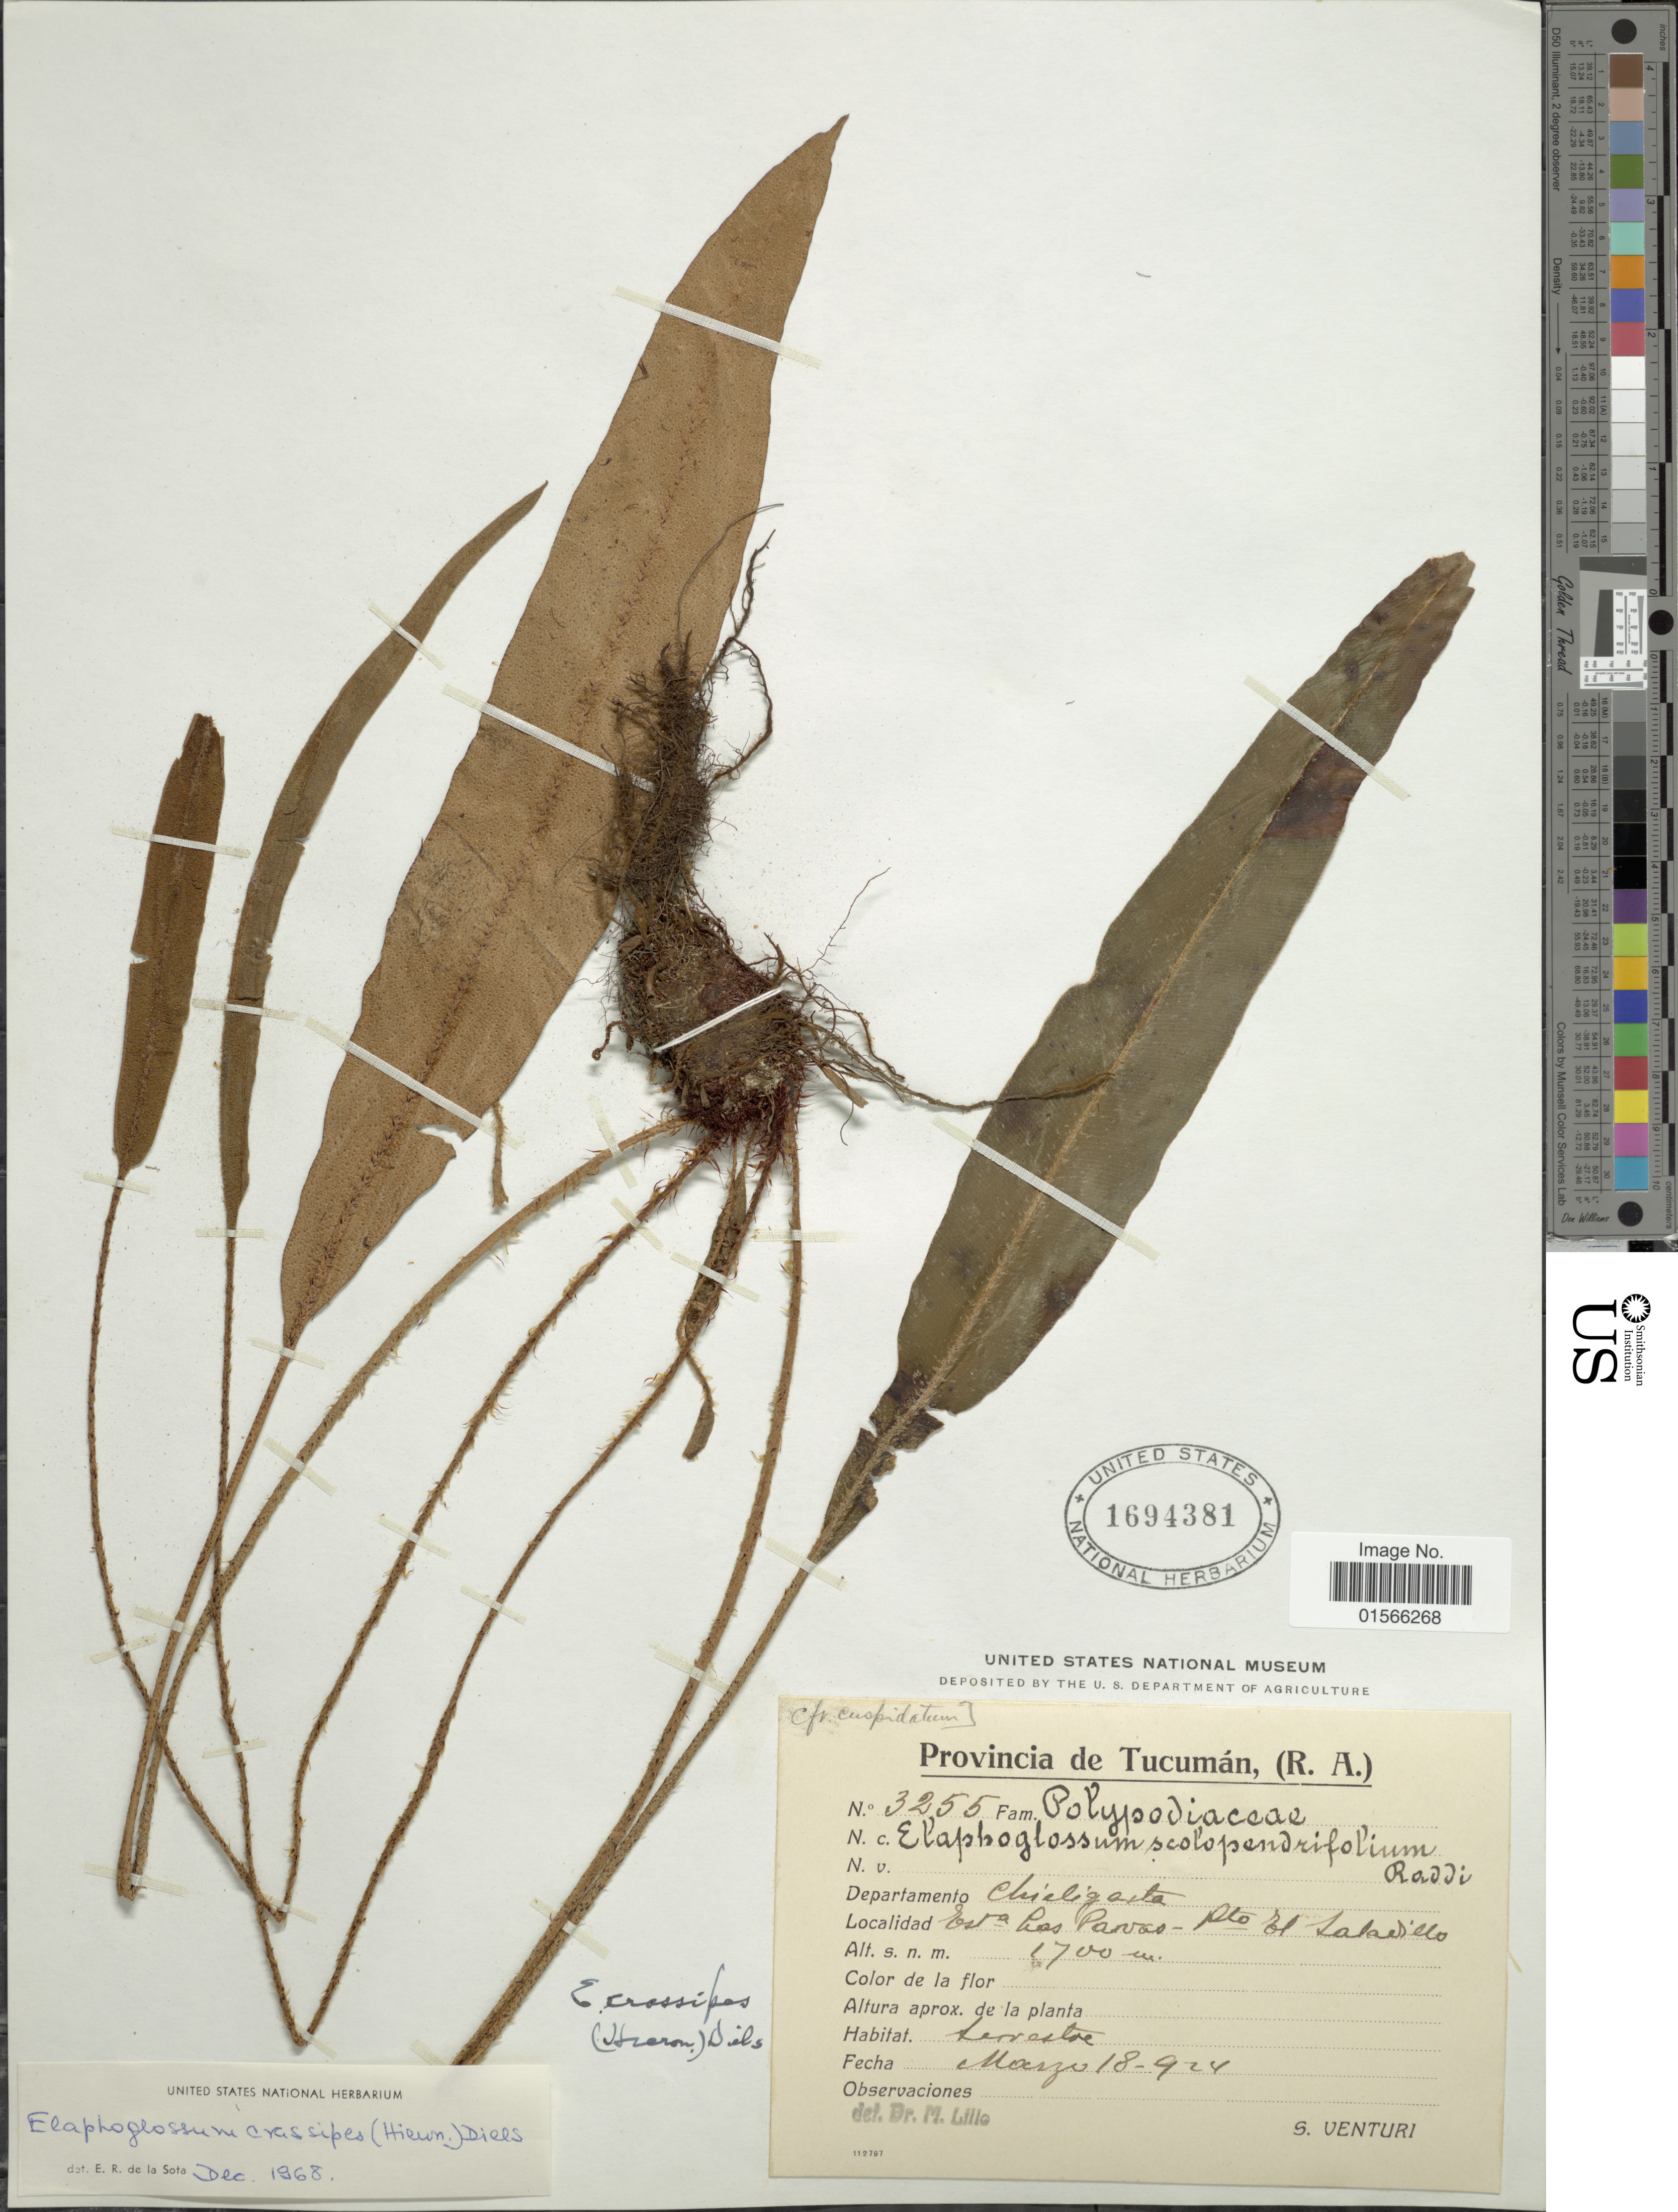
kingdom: Plantae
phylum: Tracheophyta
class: Polypodiopsida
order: Polypodiales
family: Dryopteridaceae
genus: Elaphoglossum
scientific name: Elaphoglossum crassipes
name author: (Hieron.) Diels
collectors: S. Venturi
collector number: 3255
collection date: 1924-05-18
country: Argentina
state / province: Tucuman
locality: Departamento Chicligasta, Est Las Pavas - Pto del Saladillo.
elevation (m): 1700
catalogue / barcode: US 1694381